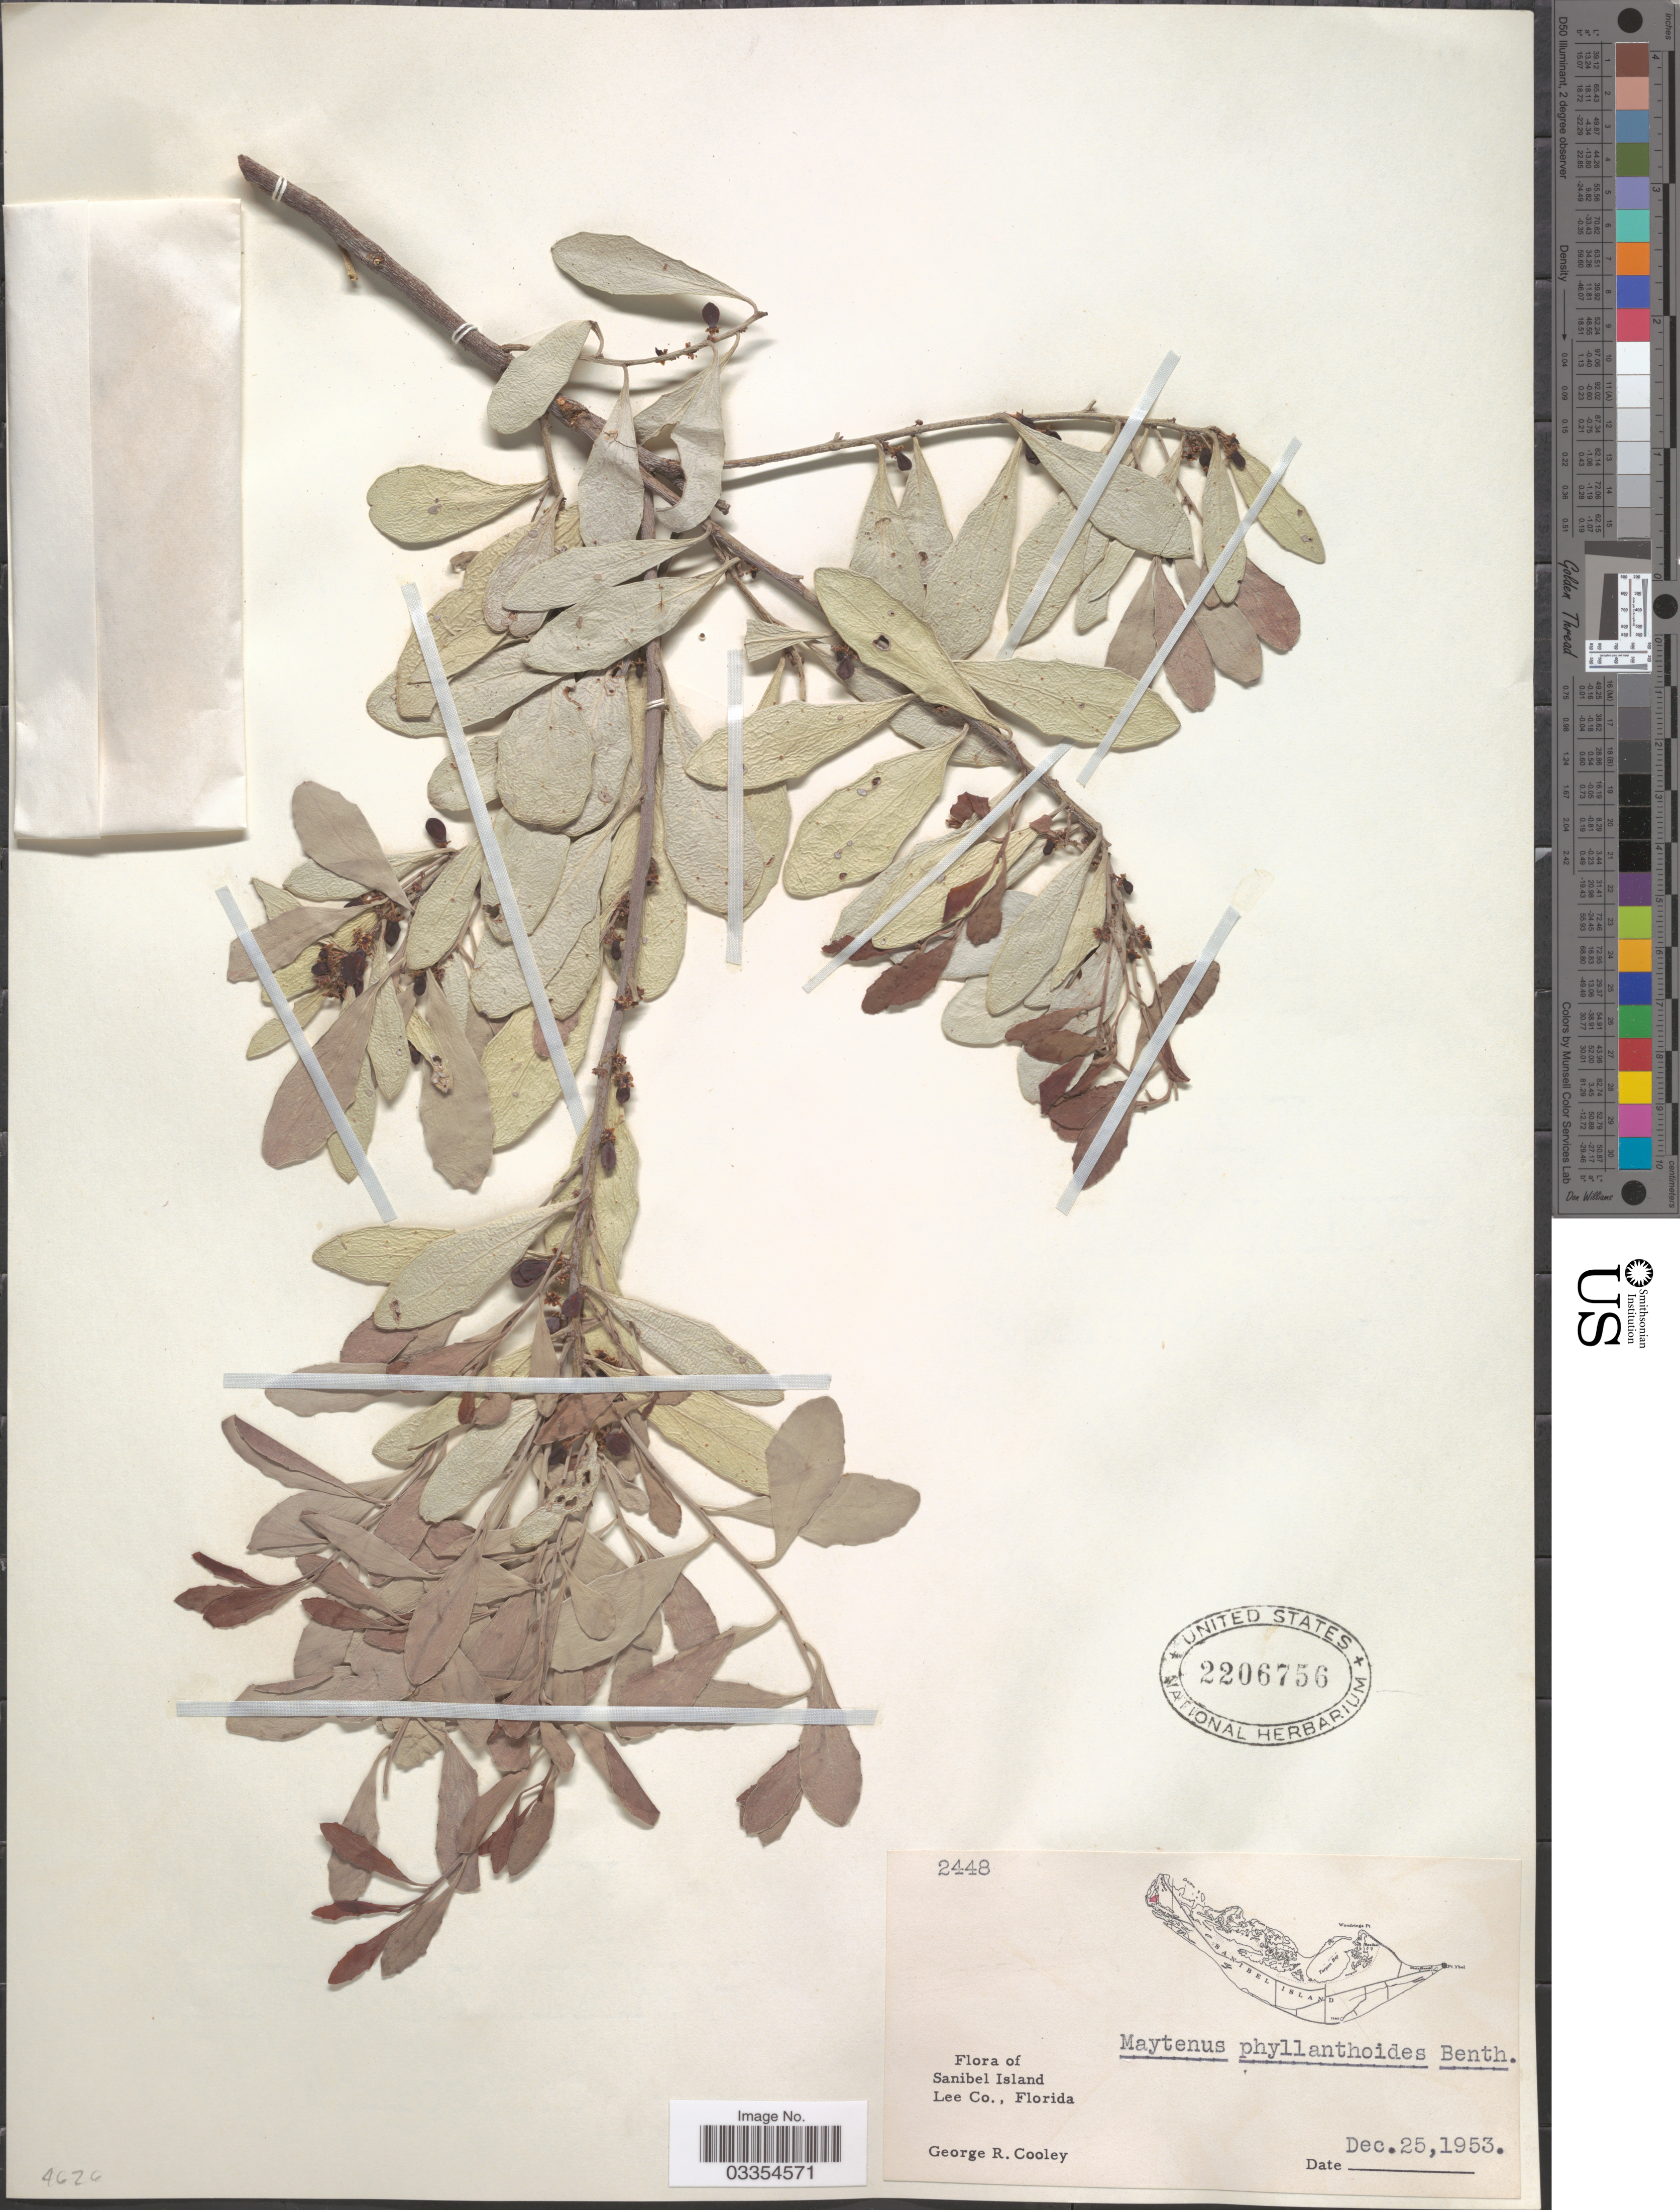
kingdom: Plantae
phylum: Tracheophyta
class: Magnoliopsida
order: Celastrales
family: Celastraceae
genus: Tricerma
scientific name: Tricerma phyllanthoides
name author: (Benth.) Lundell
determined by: Strong, Mark T., (BOT), Smithsonian Institution - National Museum of Natural History (UNITED STATES)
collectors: G. R. Cooley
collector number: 2448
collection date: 1953-12-25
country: United States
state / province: Florida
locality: Sanibel Island, Lee Co.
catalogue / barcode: US 2206756